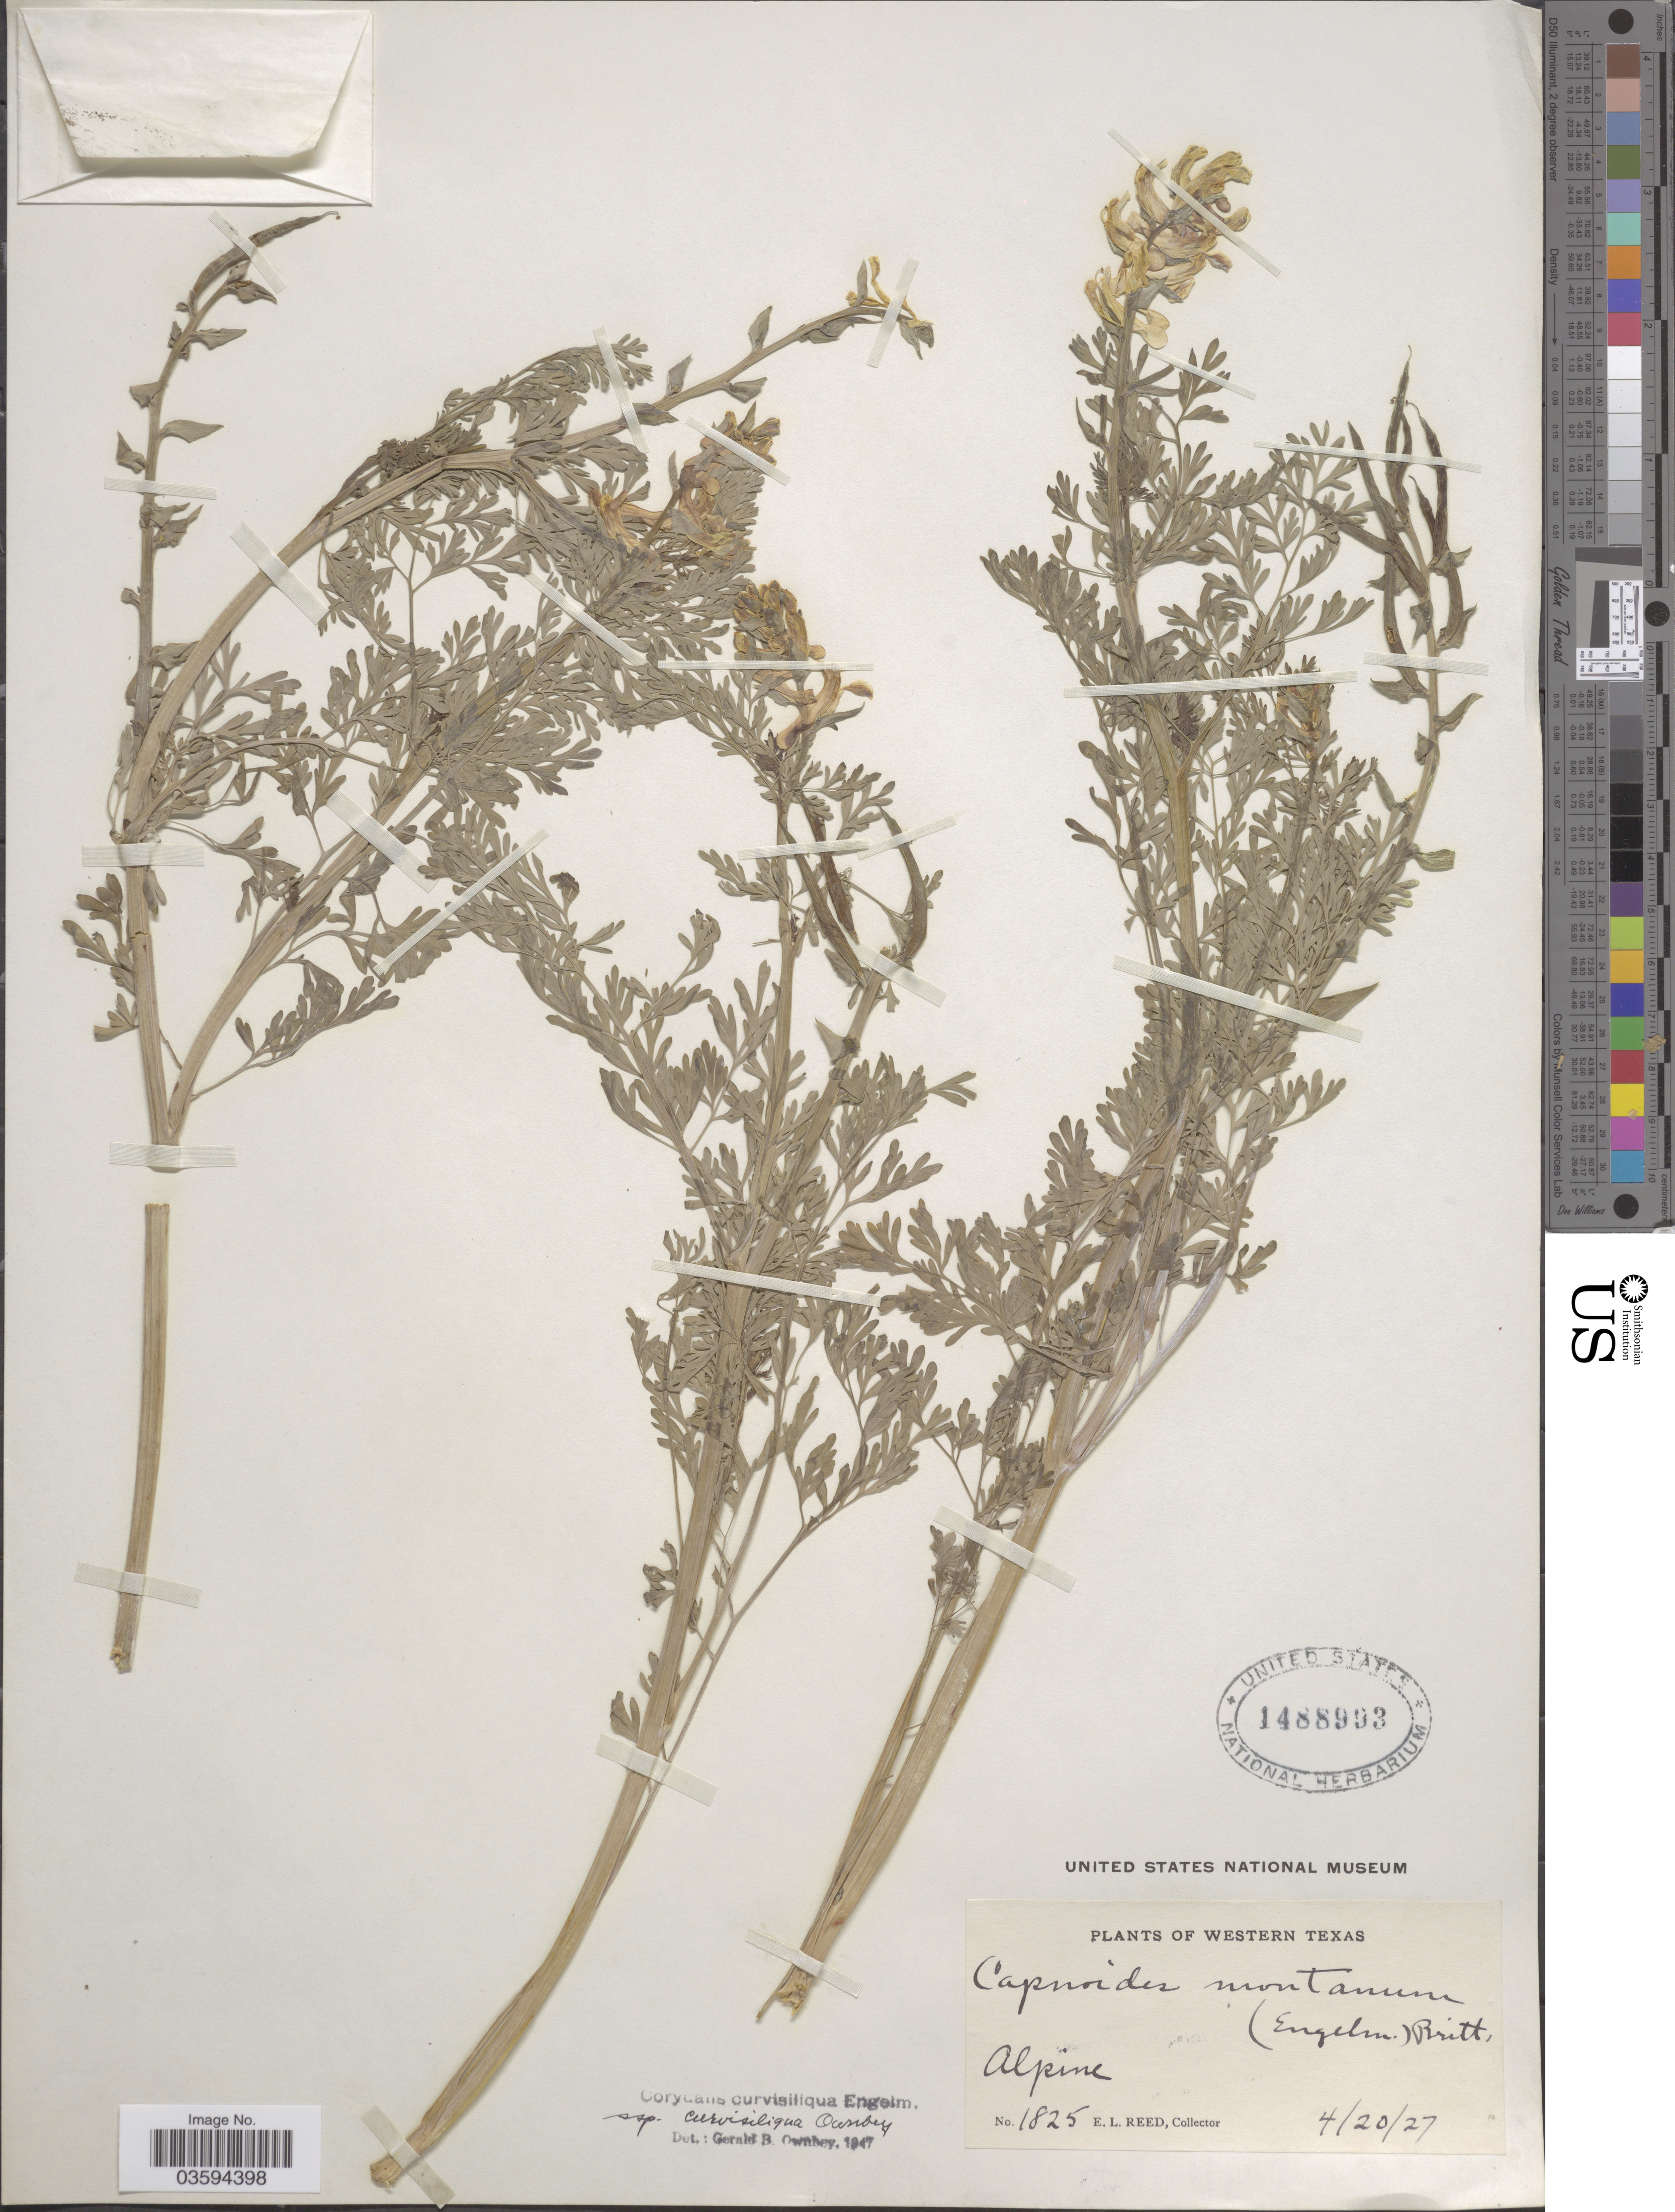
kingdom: Plantae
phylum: Tracheophyta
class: Magnoliopsida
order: Ranunculales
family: Papaveraceae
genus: Corydalis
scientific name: Corydalis curvisiliqua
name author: (A. Gray) Engelm. ex A. Gray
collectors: E. Reed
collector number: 1825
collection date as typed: Transcribed d/m/y: 20/4/27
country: United States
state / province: Texas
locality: Western Texas. Alpine.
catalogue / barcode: US 1488993